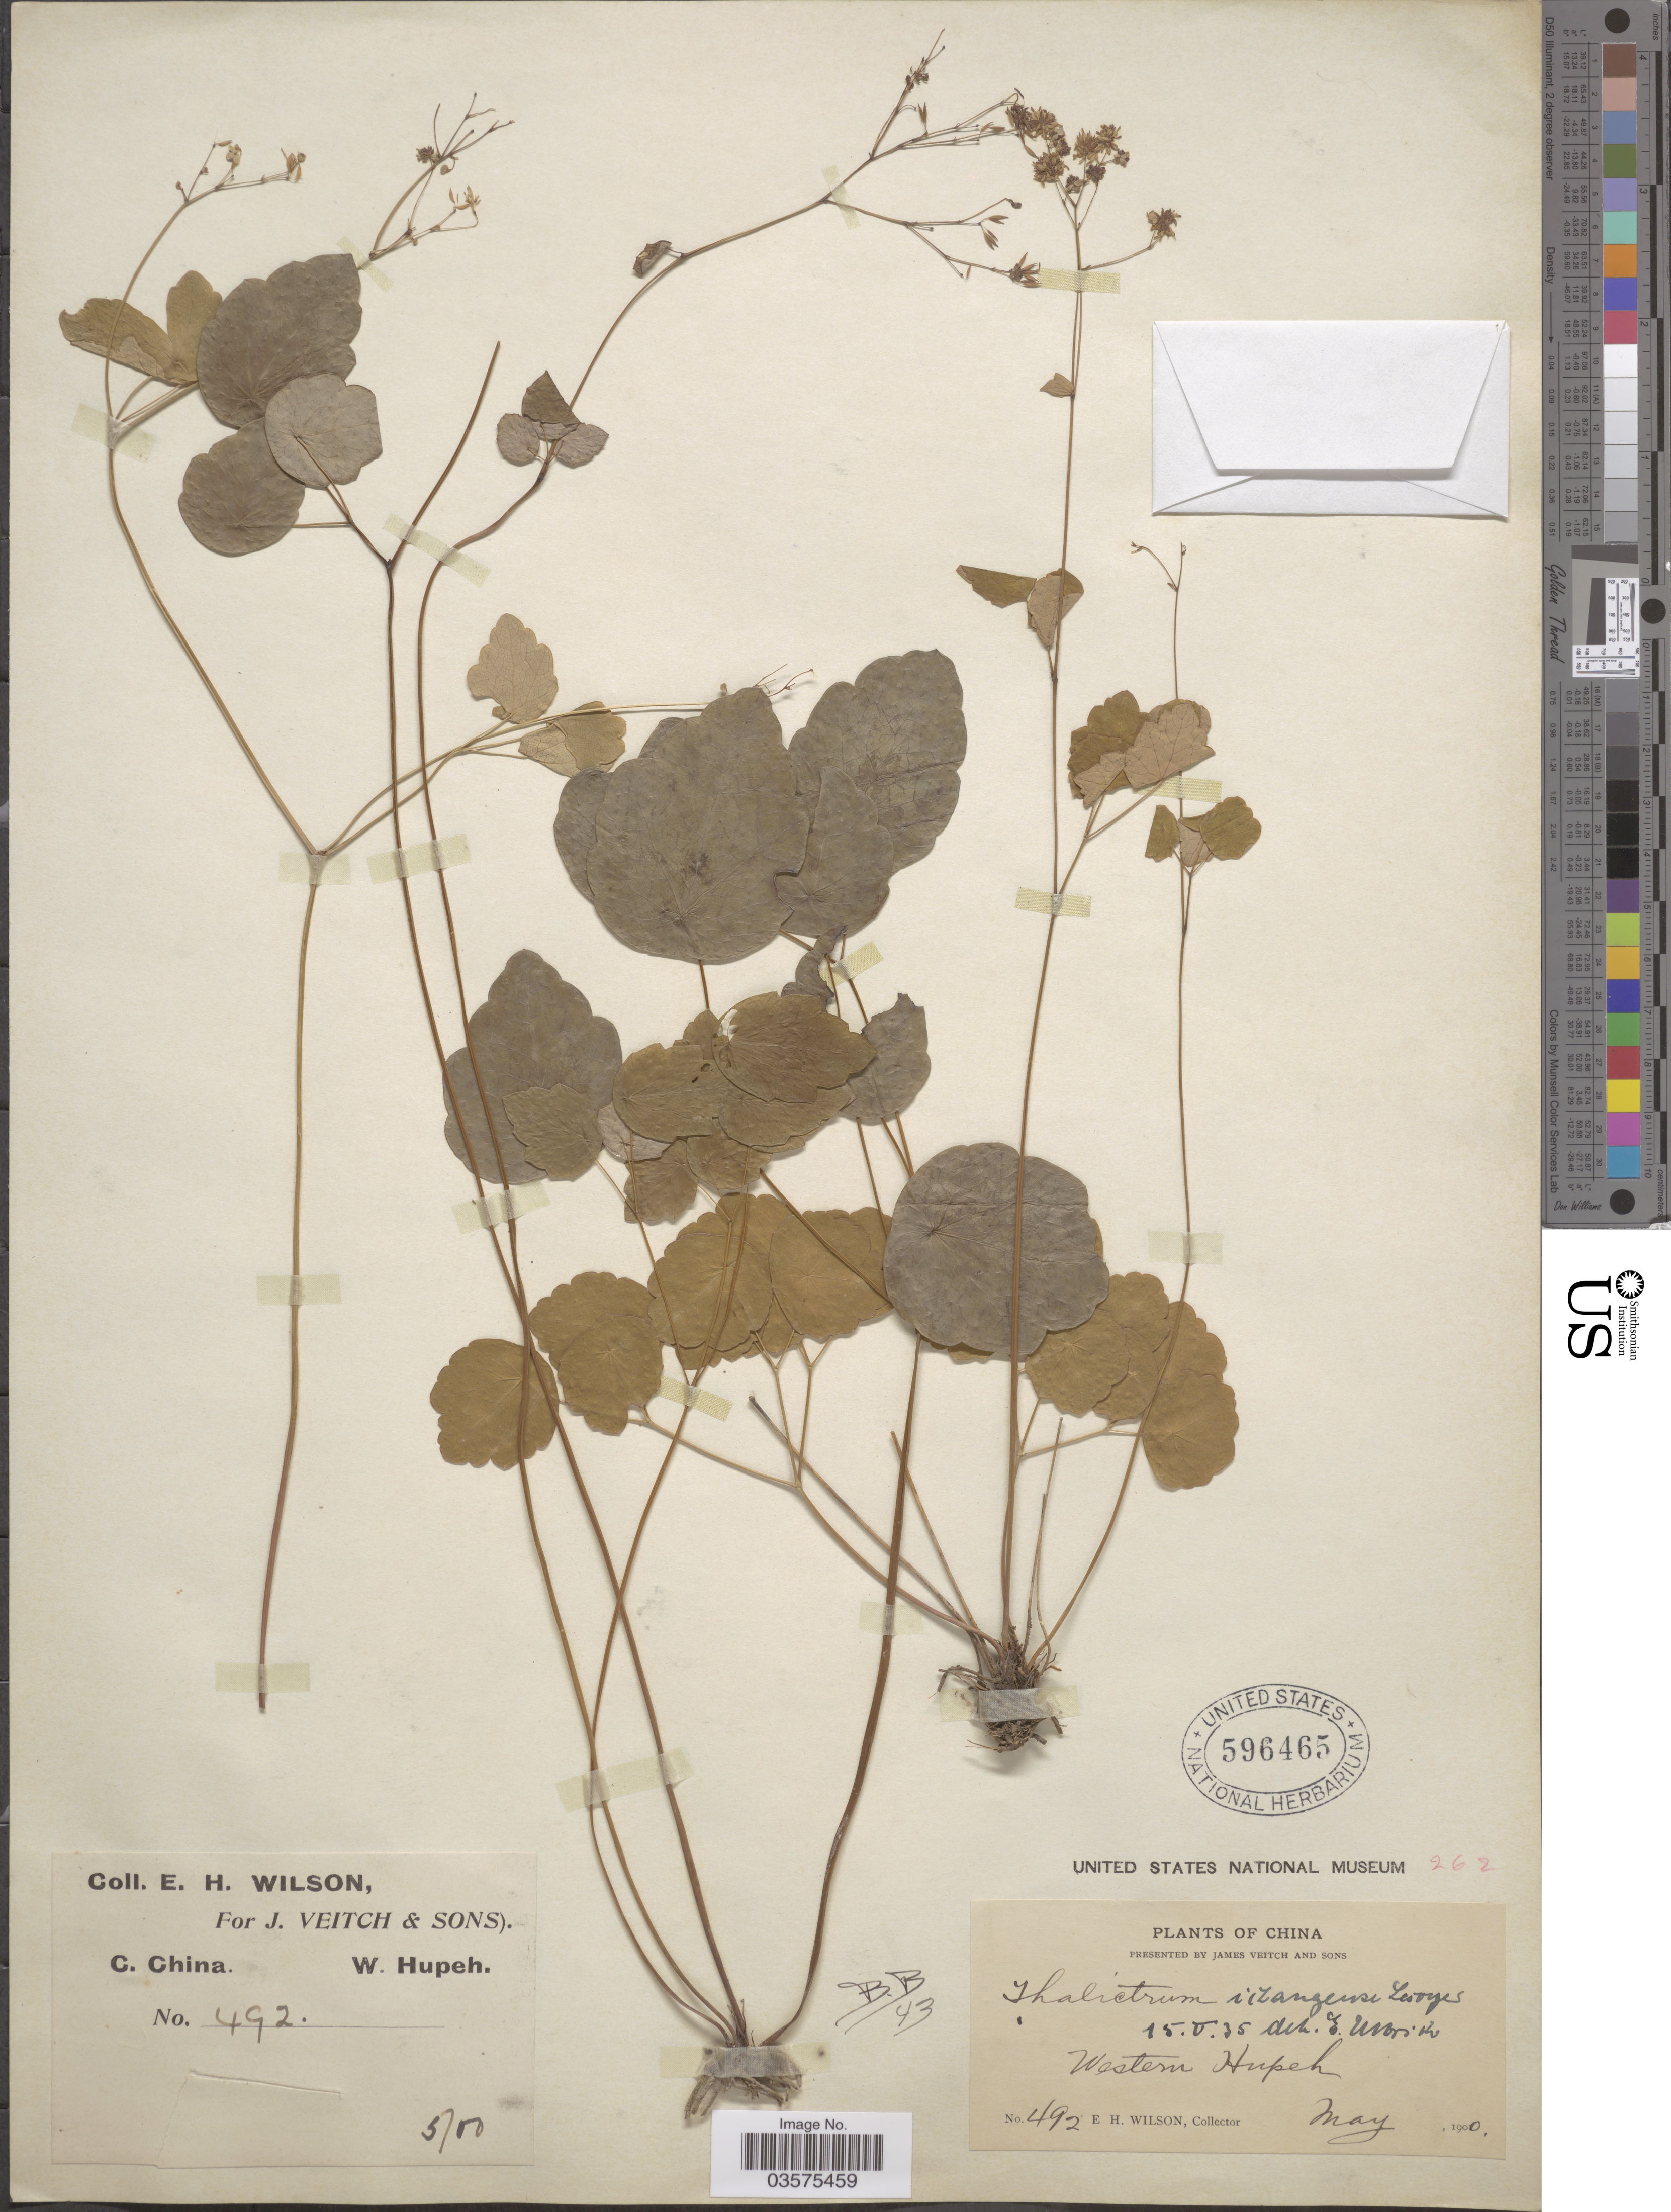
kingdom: Plantae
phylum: Tracheophyta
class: Magnoliopsida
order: Ranunculales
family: Ranunculaceae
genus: Thalictrum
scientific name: Thalictrum ichangense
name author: Lecoy. ex Oliv.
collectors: E. Wilson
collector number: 492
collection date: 1900-05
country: China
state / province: Hubei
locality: C. China. Western Hupeh.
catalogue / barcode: US 596465